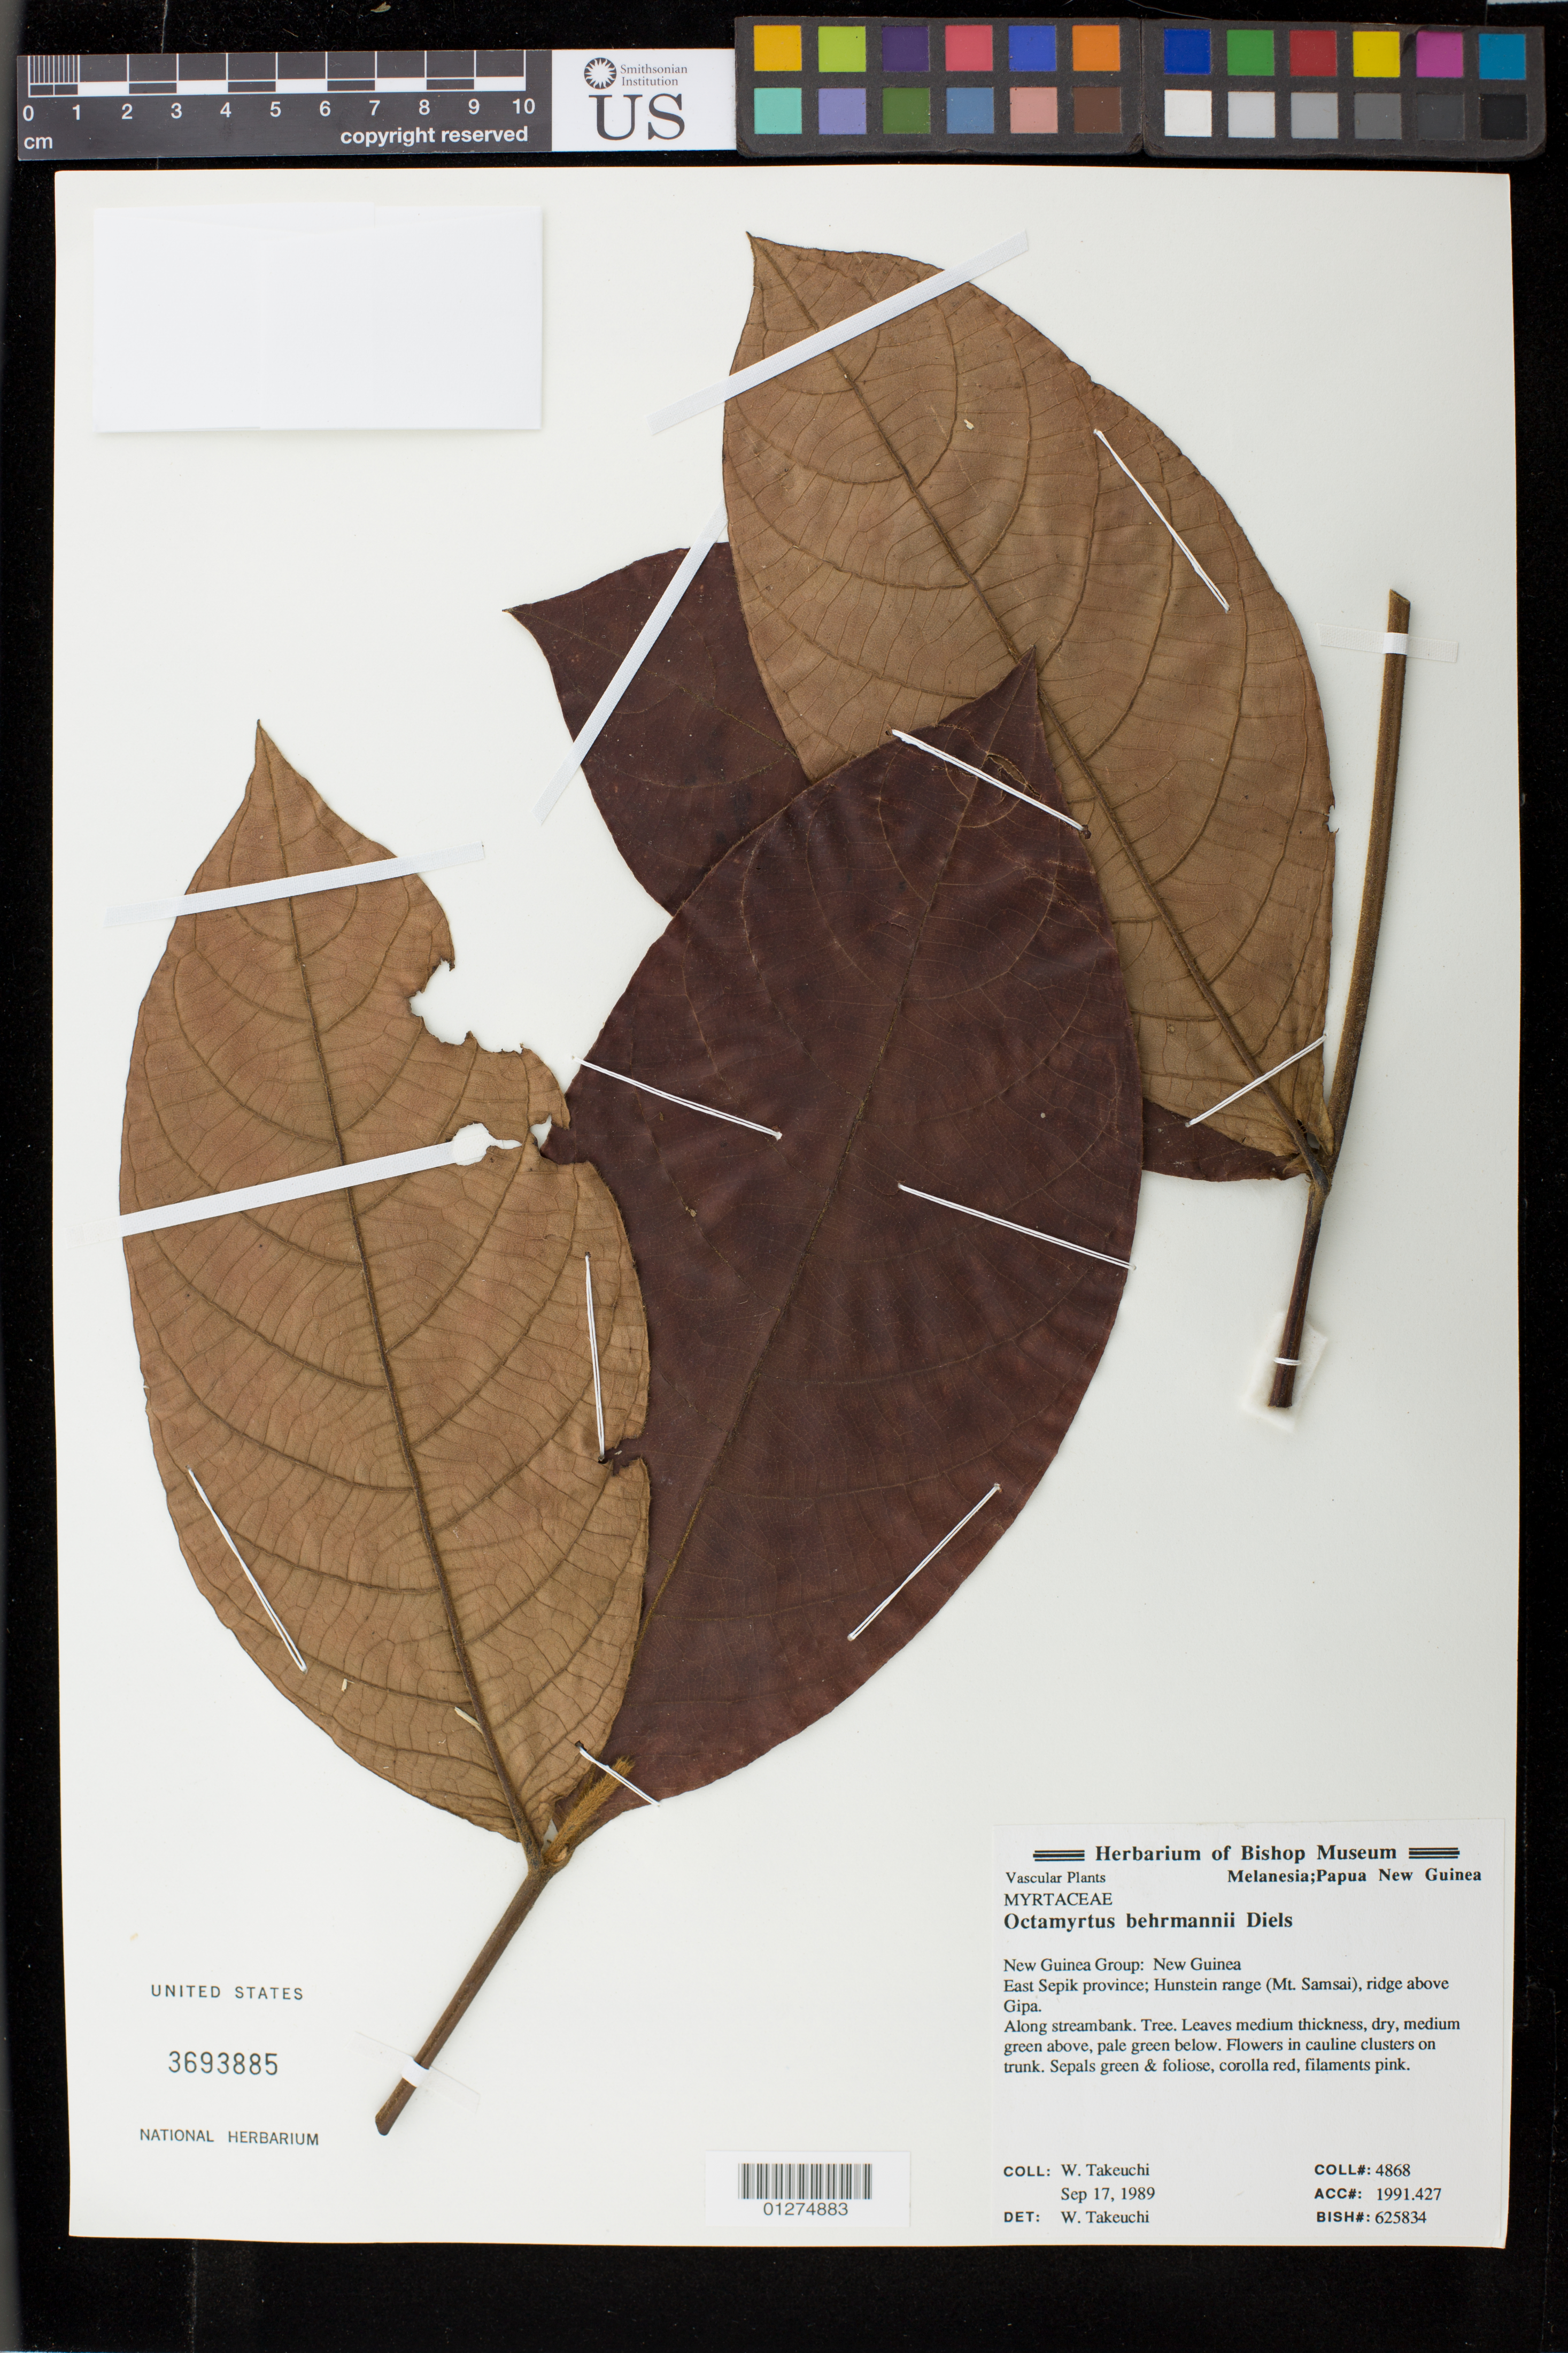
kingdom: Plantae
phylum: Tracheophyta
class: Magnoliopsida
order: Myrtales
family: Myrtaceae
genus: Octamyrtus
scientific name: Octamyrtus behrmannii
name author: Diels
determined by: Takeuchi, W.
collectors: W. N. Takeuchi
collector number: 4868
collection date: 1989-09-17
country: Papua New Guinea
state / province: East Sepik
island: New Guinea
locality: Hunstein range (Mt. Samsai), ridge above Gipa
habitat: along streambank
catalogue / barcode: US 3693885